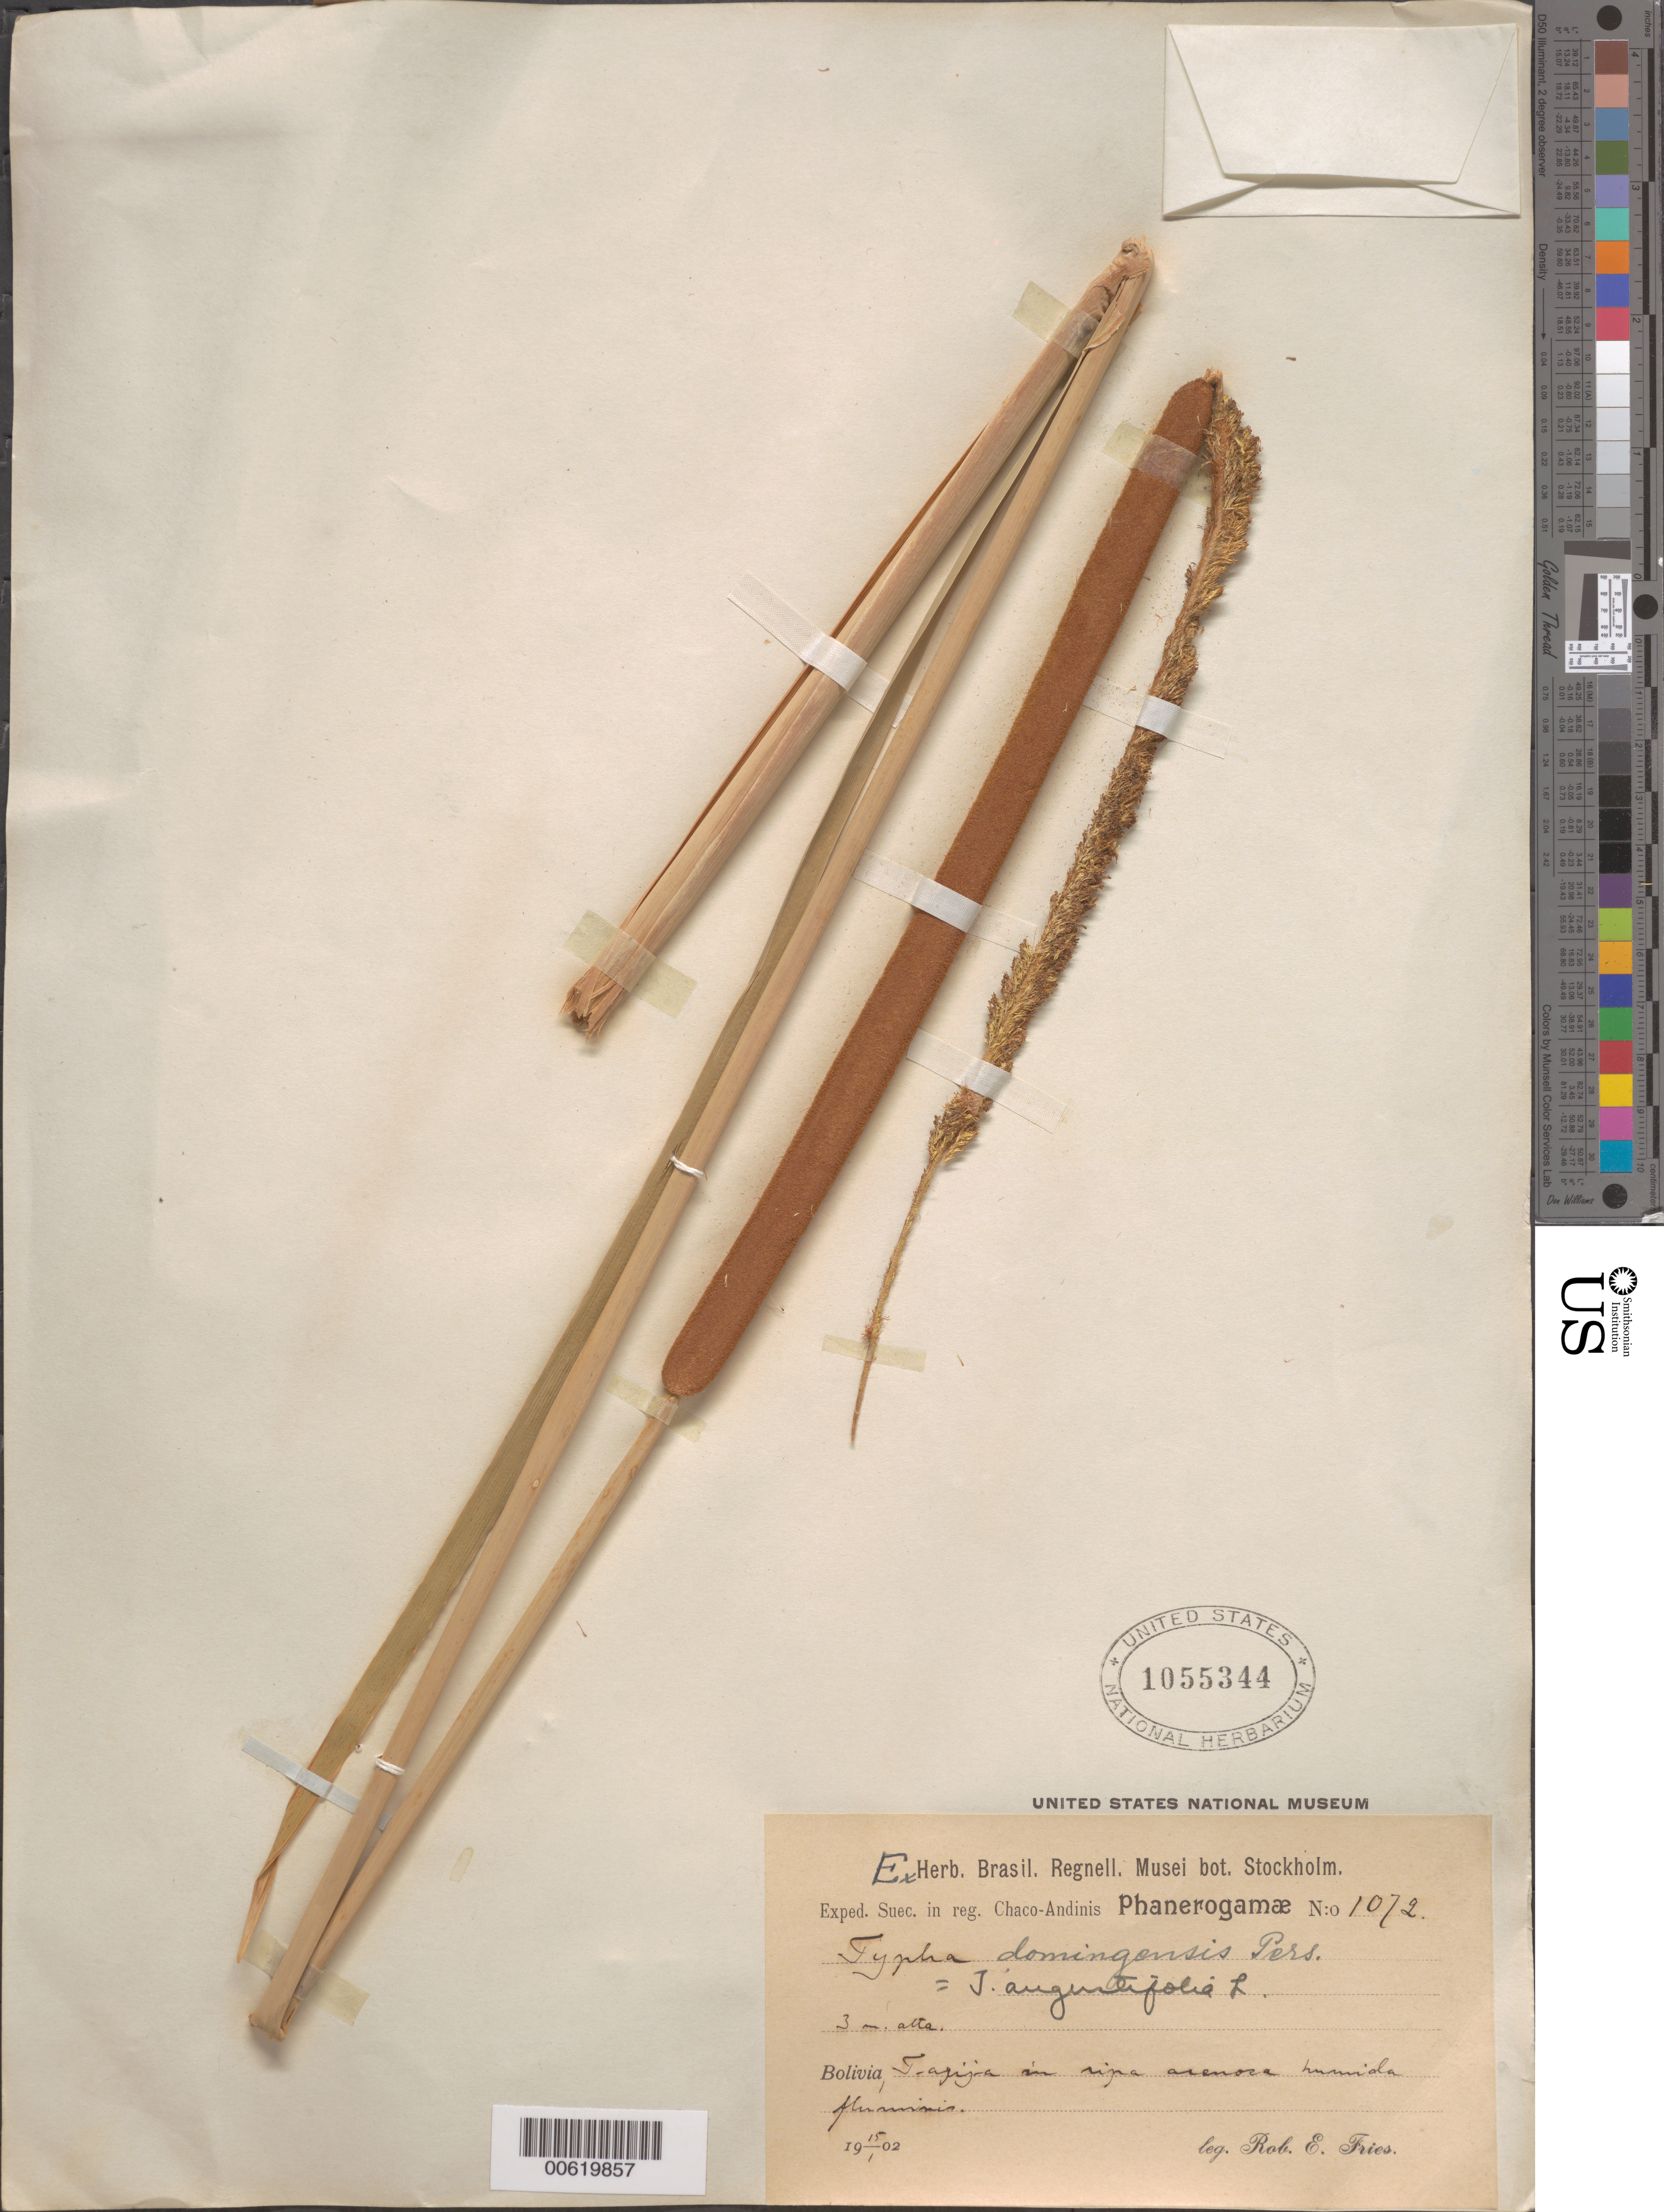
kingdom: Plantae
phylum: Tracheophyta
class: Liliopsida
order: Poales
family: Typhaceae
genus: Typha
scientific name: Typha domingensis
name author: Pers.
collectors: R. E. Fries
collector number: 1072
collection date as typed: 15 Jan 1902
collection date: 1902-01-15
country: Argentina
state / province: Jujuy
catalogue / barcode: US 1055344